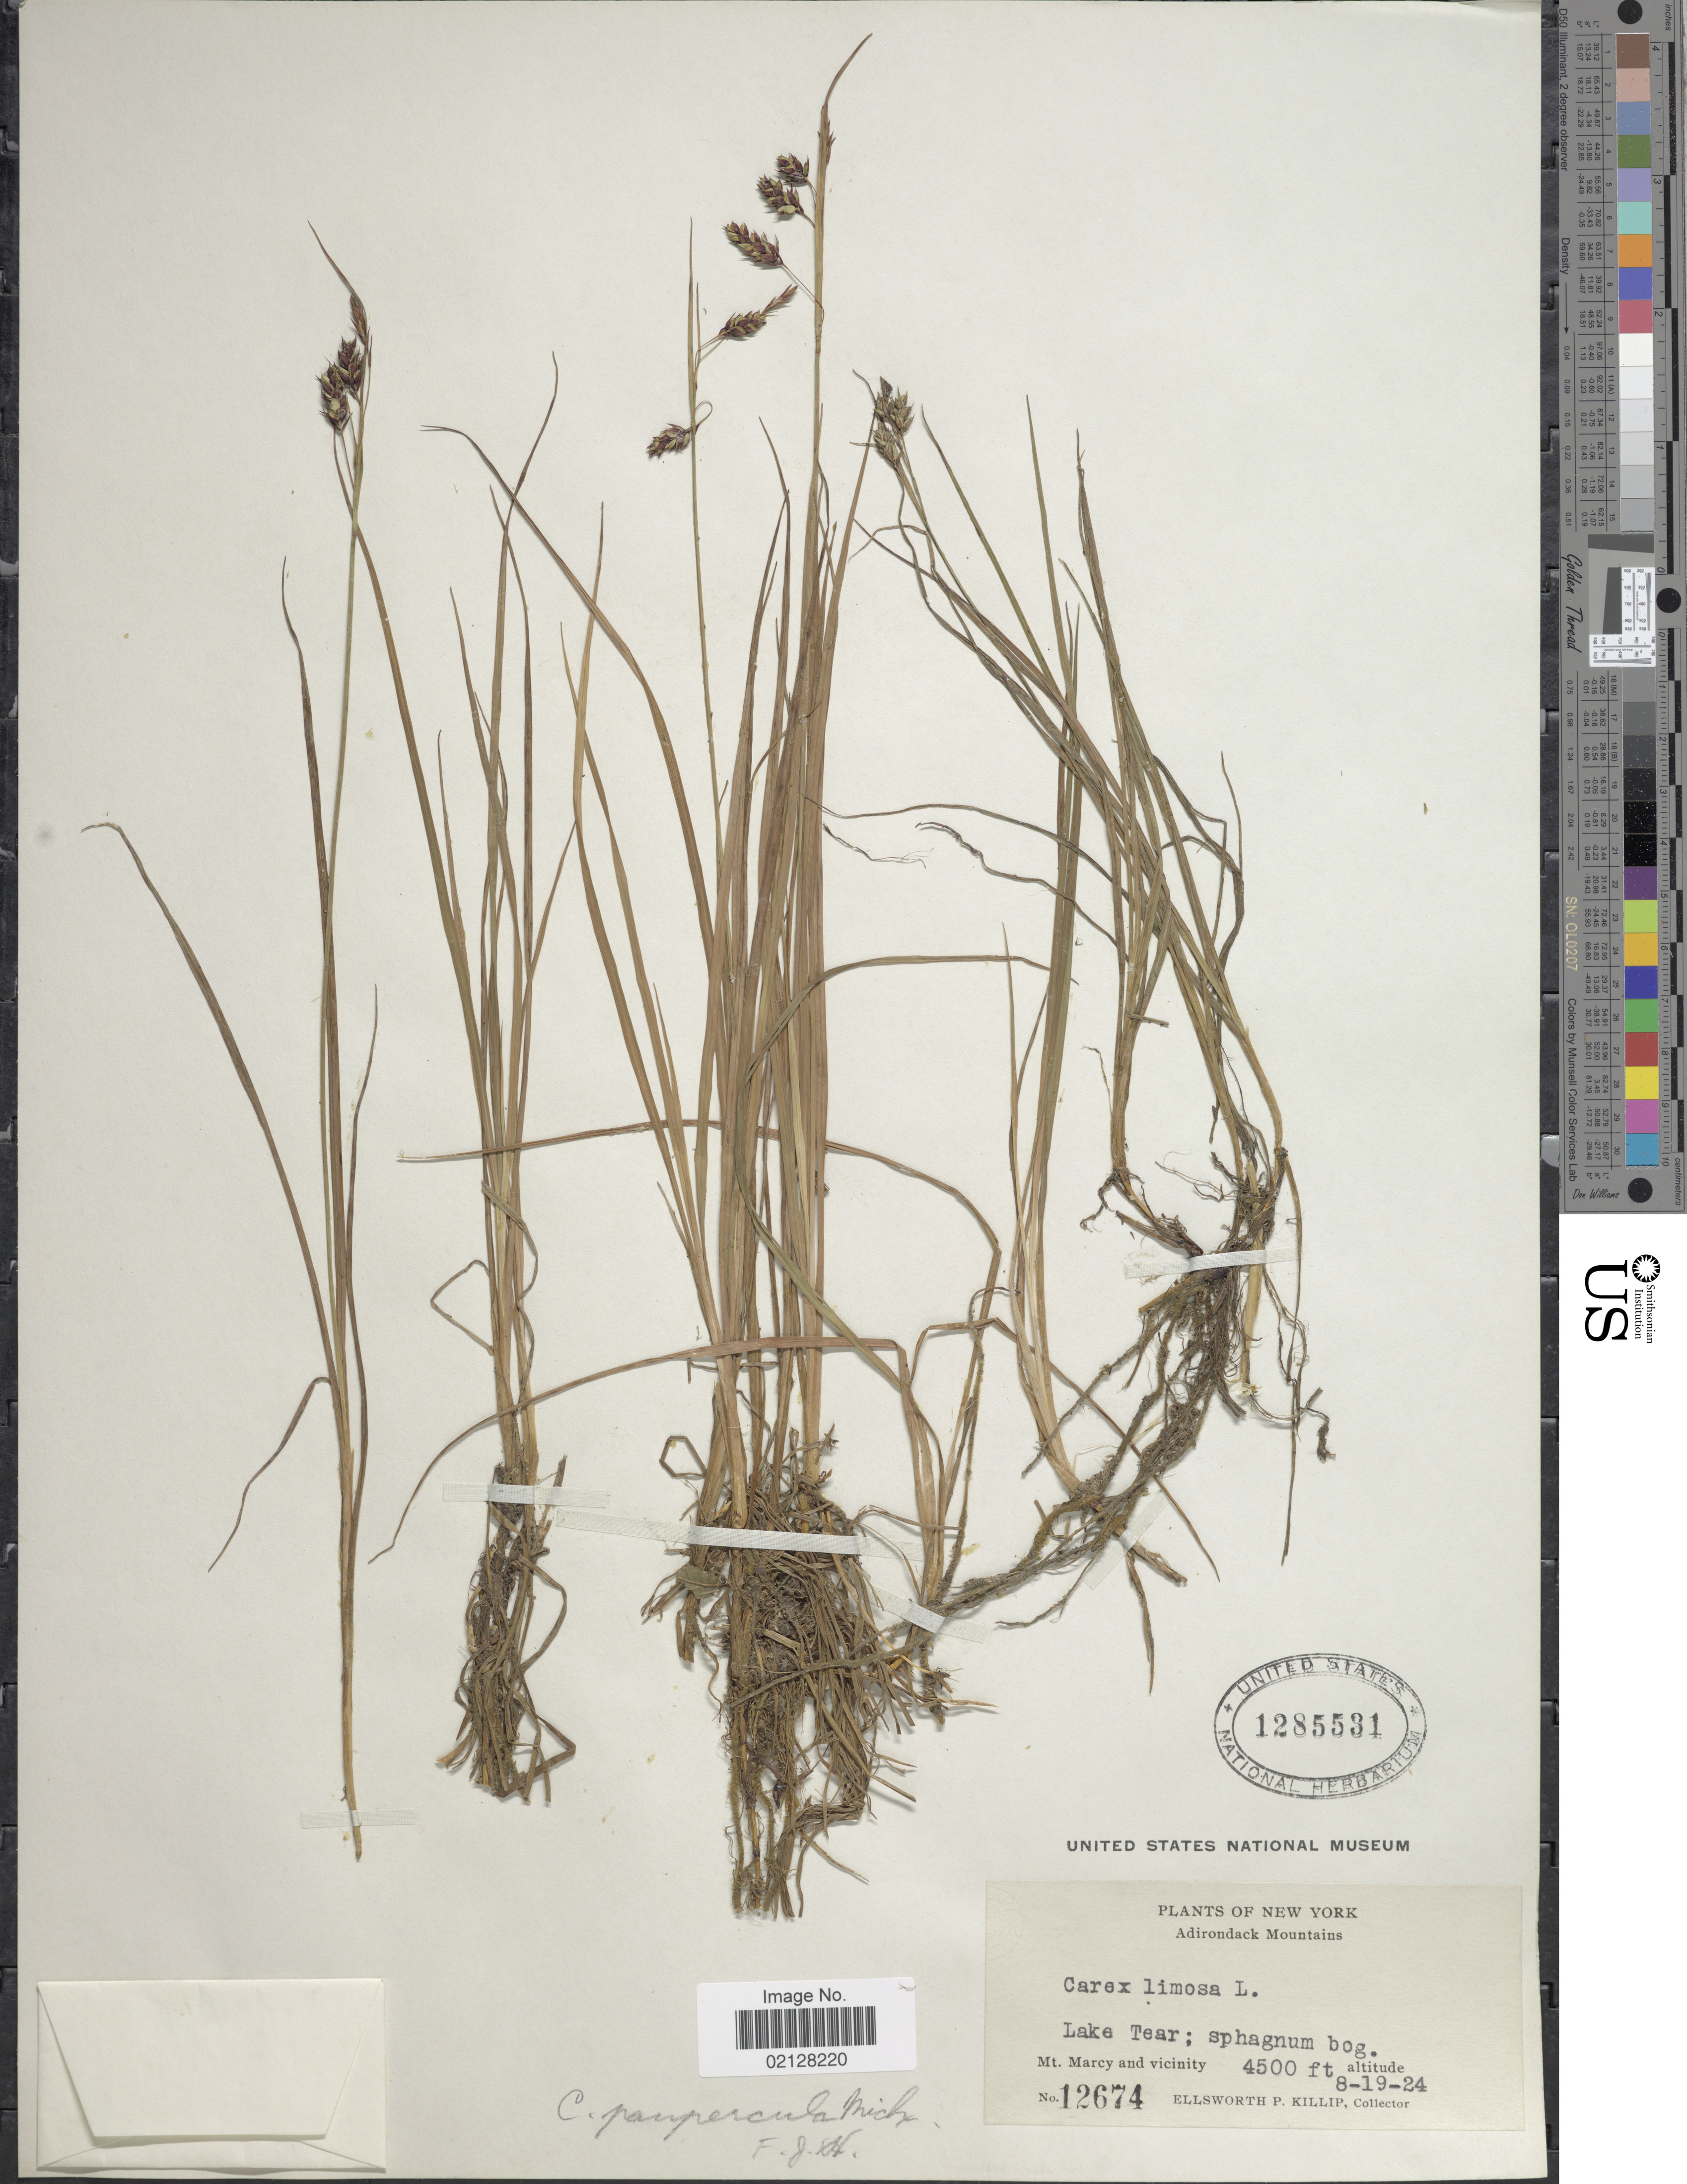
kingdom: Plantae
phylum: Tracheophyta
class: Liliopsida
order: Poales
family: Cyperaceae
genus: Carex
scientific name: Carex magellanica subsp. irrigua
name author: (Wahlenb.) Hiitonen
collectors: E. P. Killip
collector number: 12674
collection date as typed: Transcribed d/m/y: 19/8/24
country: United States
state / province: New York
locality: Adirondack Mountains. Lake Tear; Mt. Marcy and vicinity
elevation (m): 1372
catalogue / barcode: US 1285531